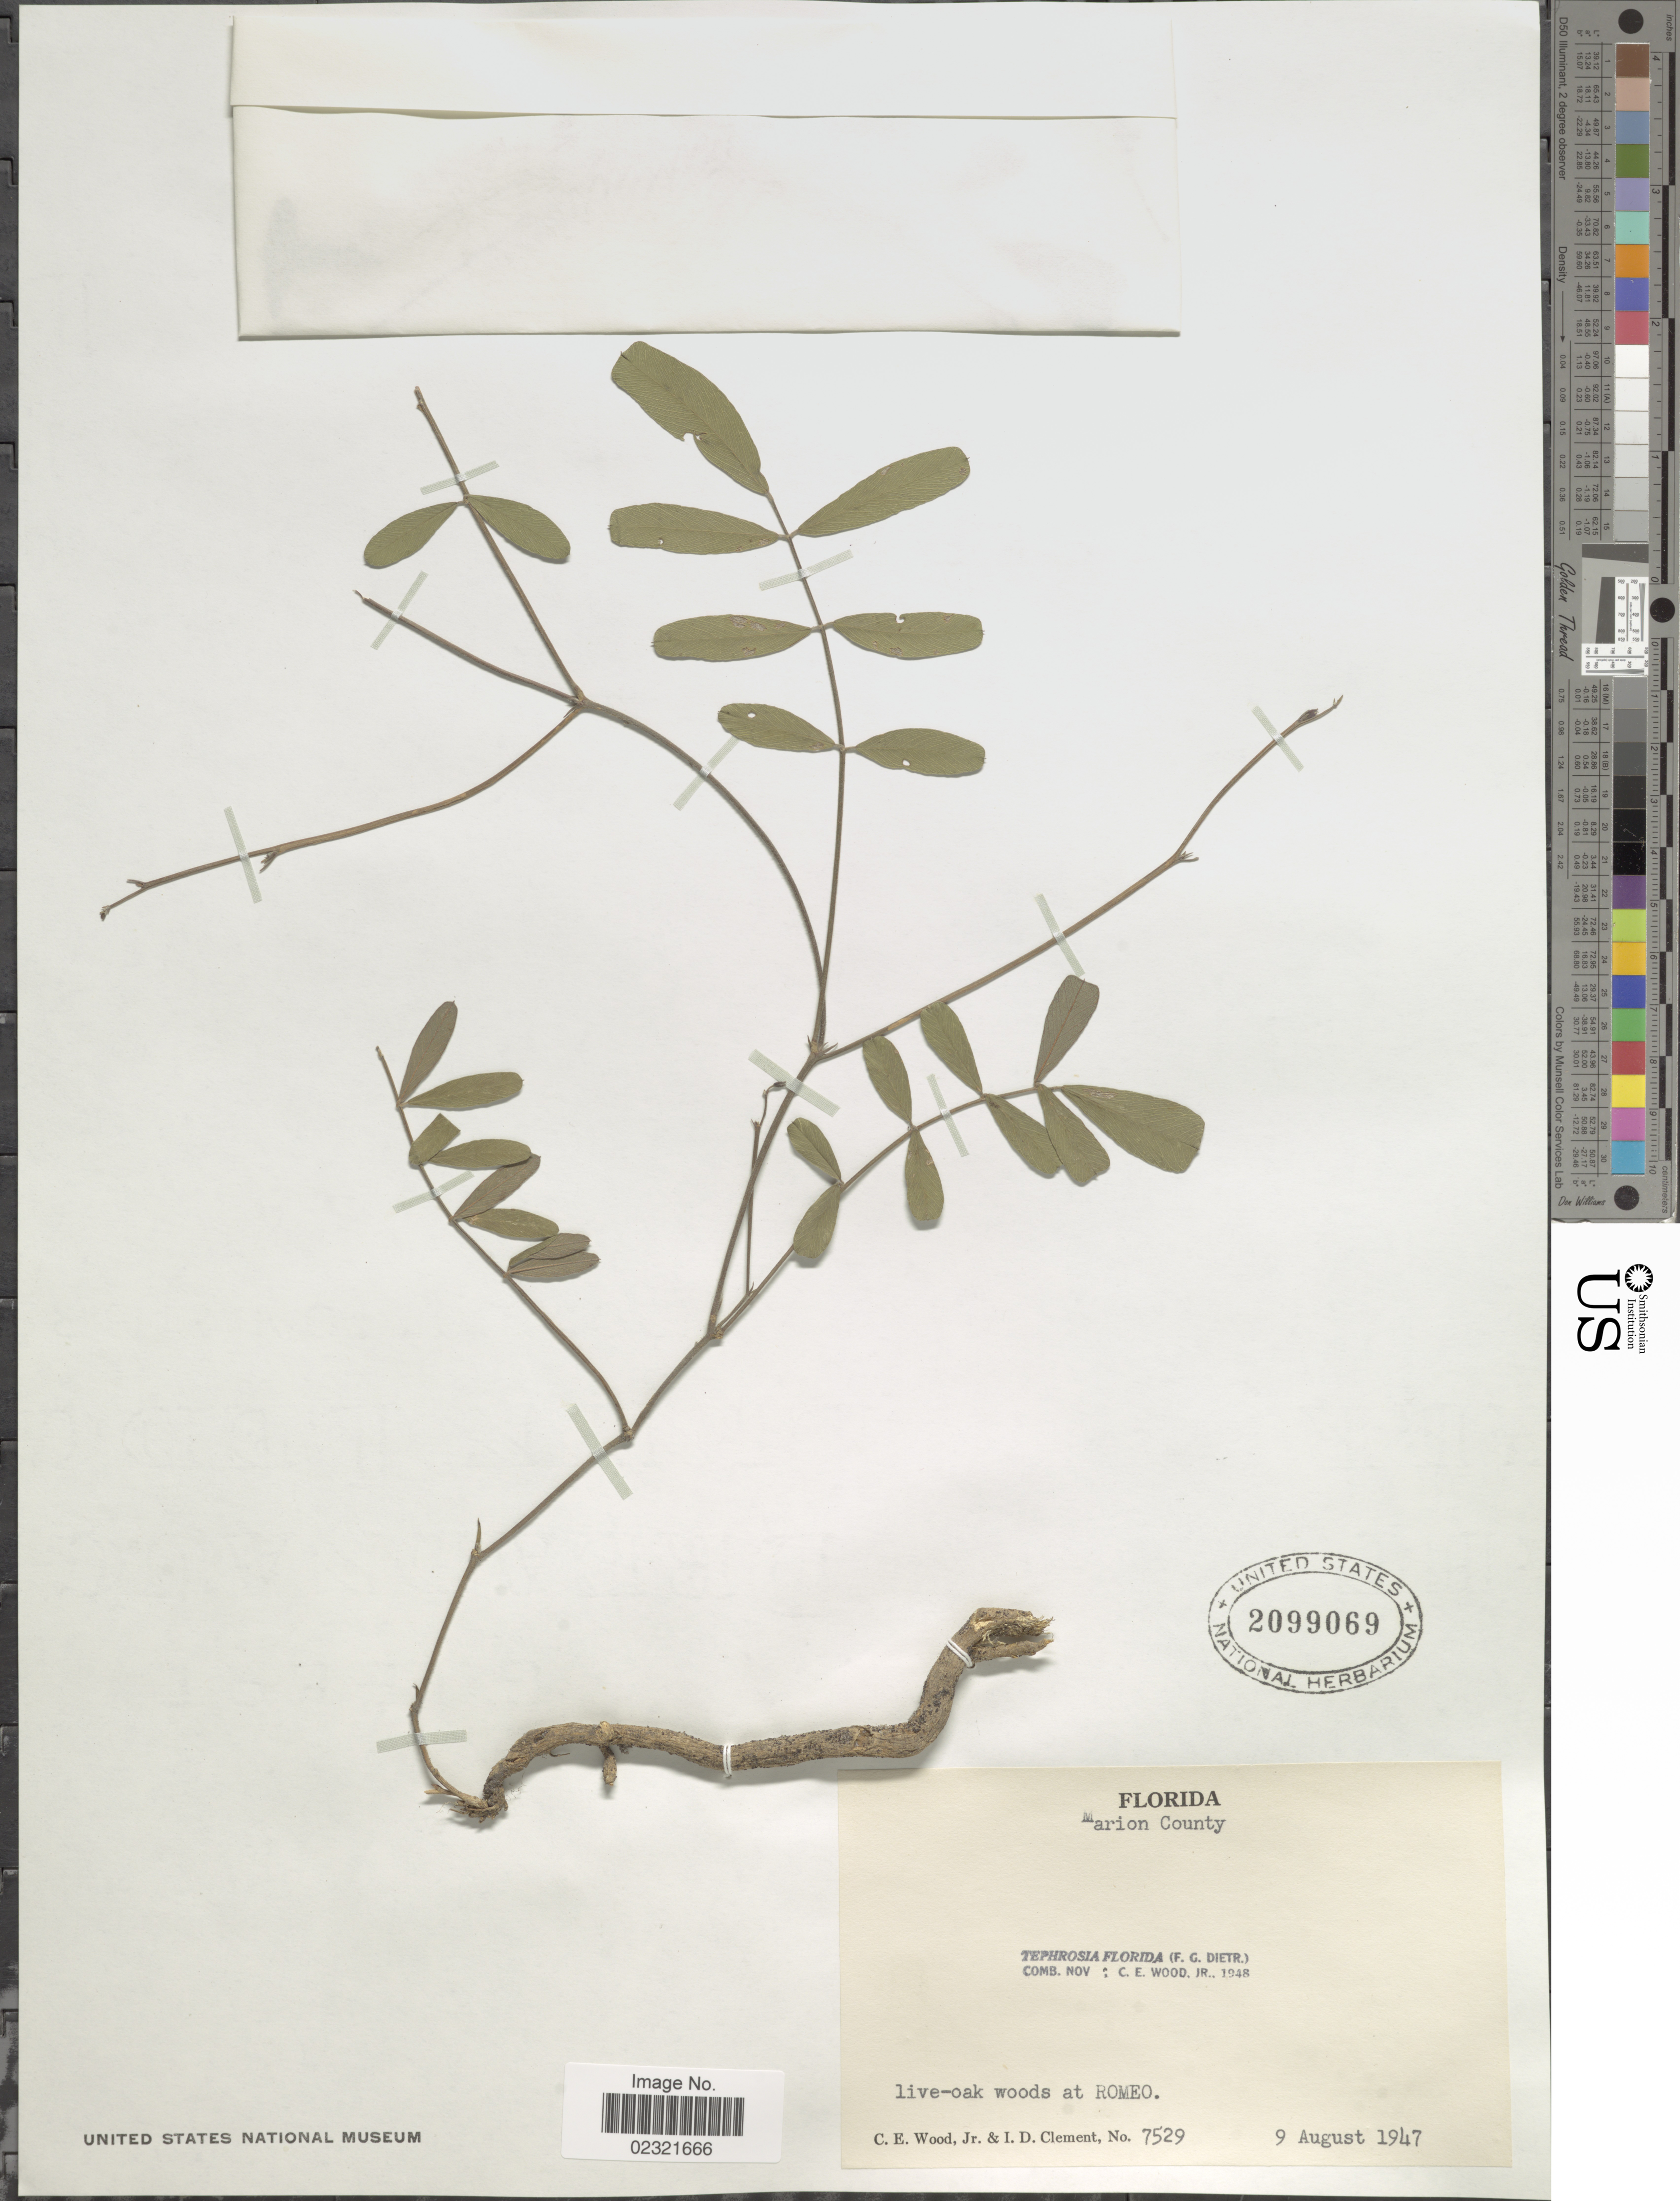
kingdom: Plantae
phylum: Tracheophyta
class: Magnoliopsida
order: Fabales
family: Fabaceae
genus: Tephrosia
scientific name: Tephrosia florida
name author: (Dietr.) C.E. Wood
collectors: C. Wood & I. Clement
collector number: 7529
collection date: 1947-08-09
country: United States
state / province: Florida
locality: Marion County, live-oak wood at Romeo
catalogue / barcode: US 2099069